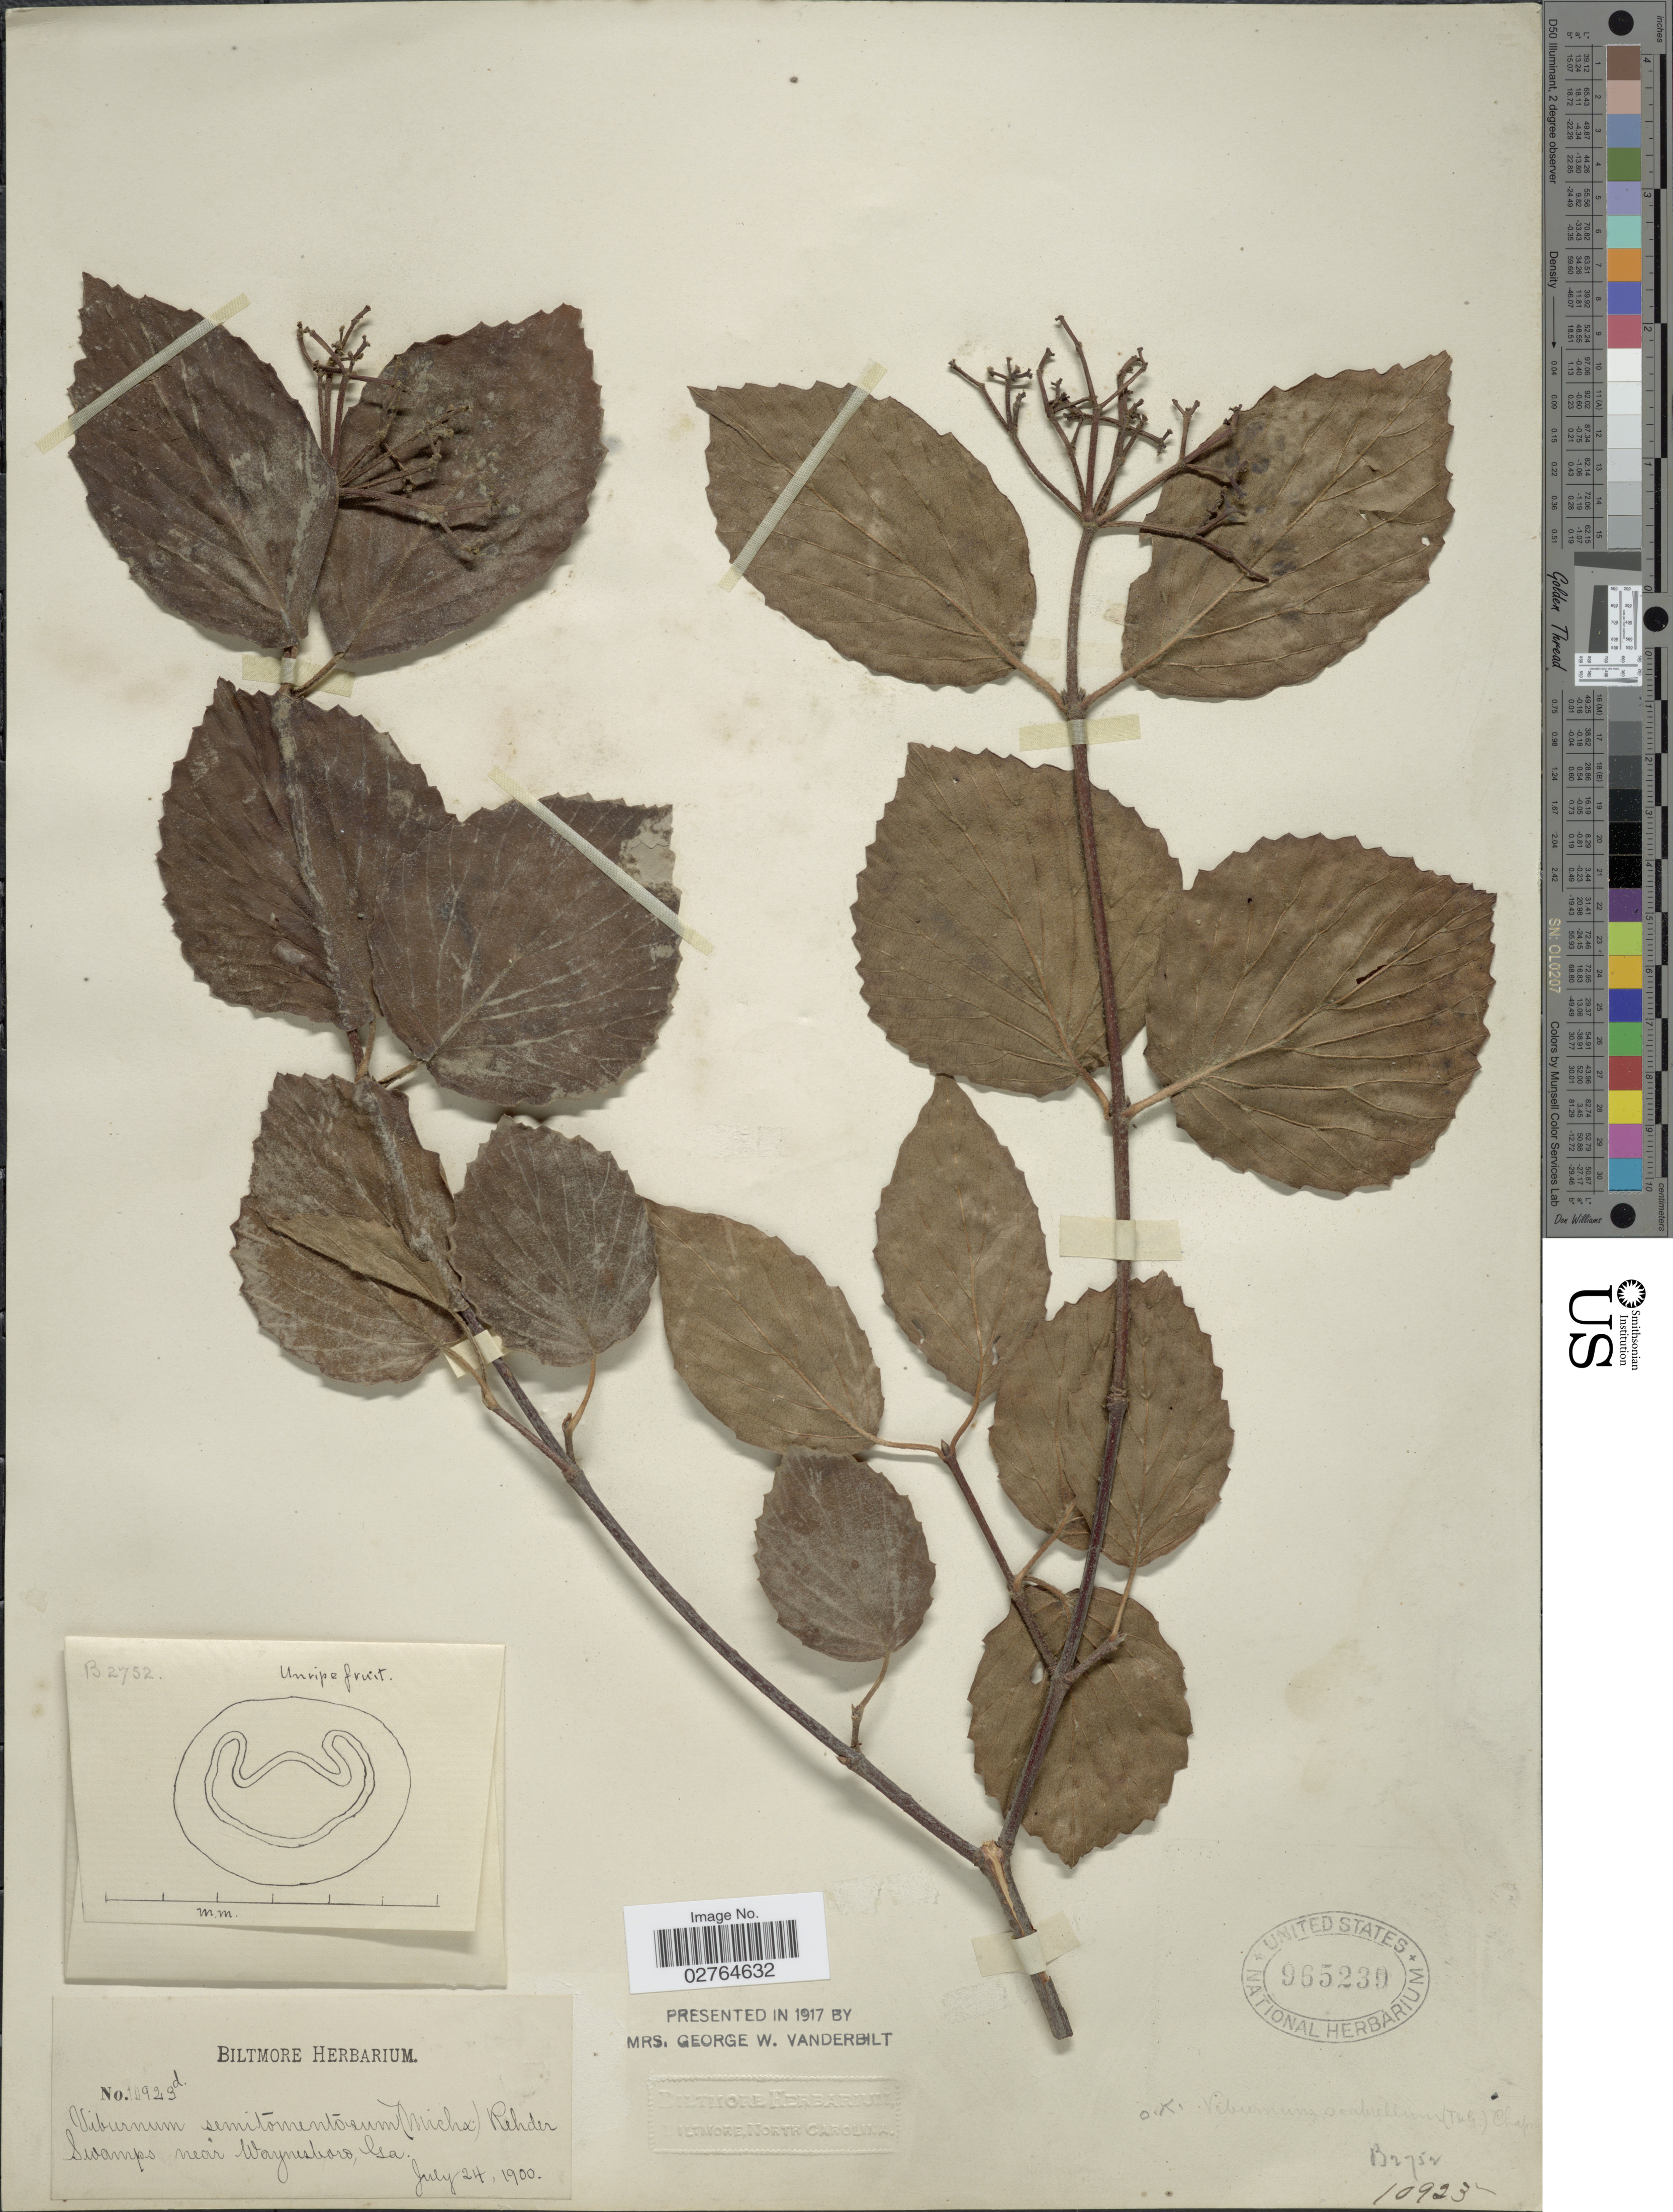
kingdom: Plantae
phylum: Tracheophyta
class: Magnoliopsida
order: Dipsacales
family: Viburnaceae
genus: Viburnum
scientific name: Viburnum scabrellum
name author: (Torr. & A. Gray) Chapm.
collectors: ex herb. Biltmore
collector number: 10923d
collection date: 1900-07-24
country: United States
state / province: Georgia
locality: Swamps near Waynesboro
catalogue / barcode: US 965239